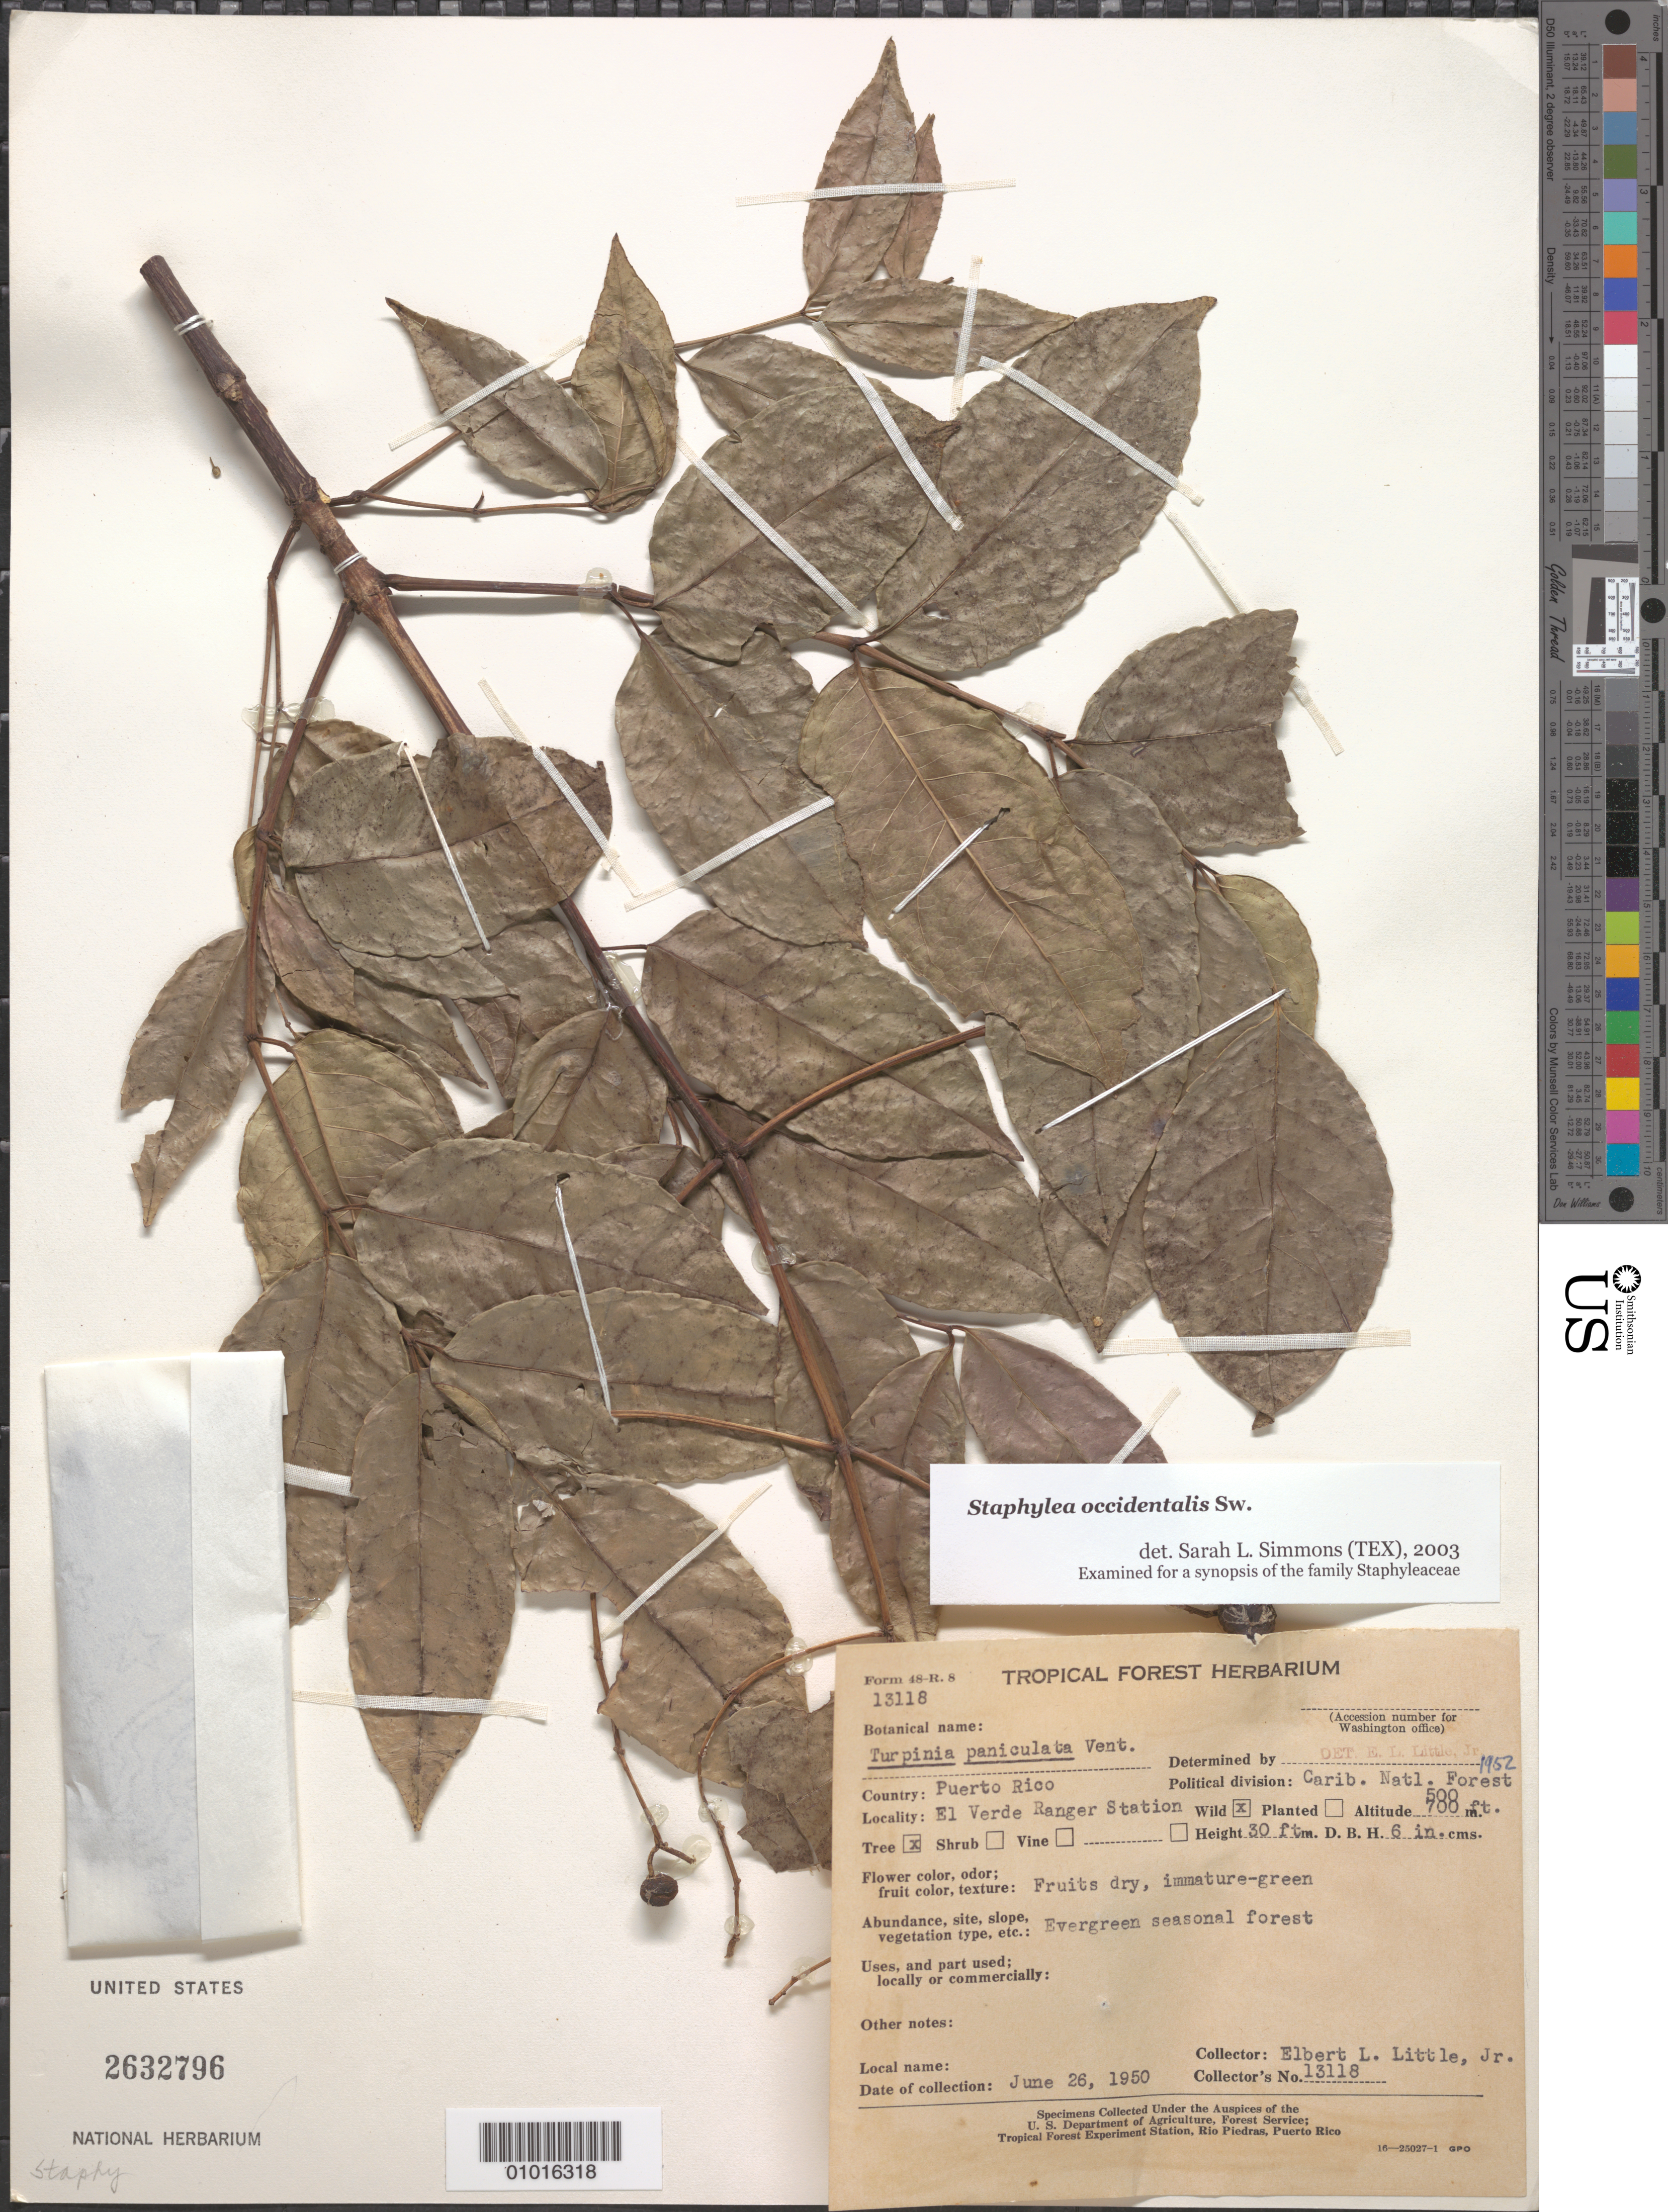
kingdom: Plantae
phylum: Tracheophyta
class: Magnoliopsida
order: Crossosomatales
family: Staphyleaceae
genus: Staphylea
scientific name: Staphylea occidentalis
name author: Sw.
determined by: Simmons, S. L.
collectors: E. L. Little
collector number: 13118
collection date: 1950-06-26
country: Puerto Rico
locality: Carib. Natl. Forest. El Verde Ranger Station.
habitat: Evergreen seasonal forest.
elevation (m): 152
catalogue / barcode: US 2632796